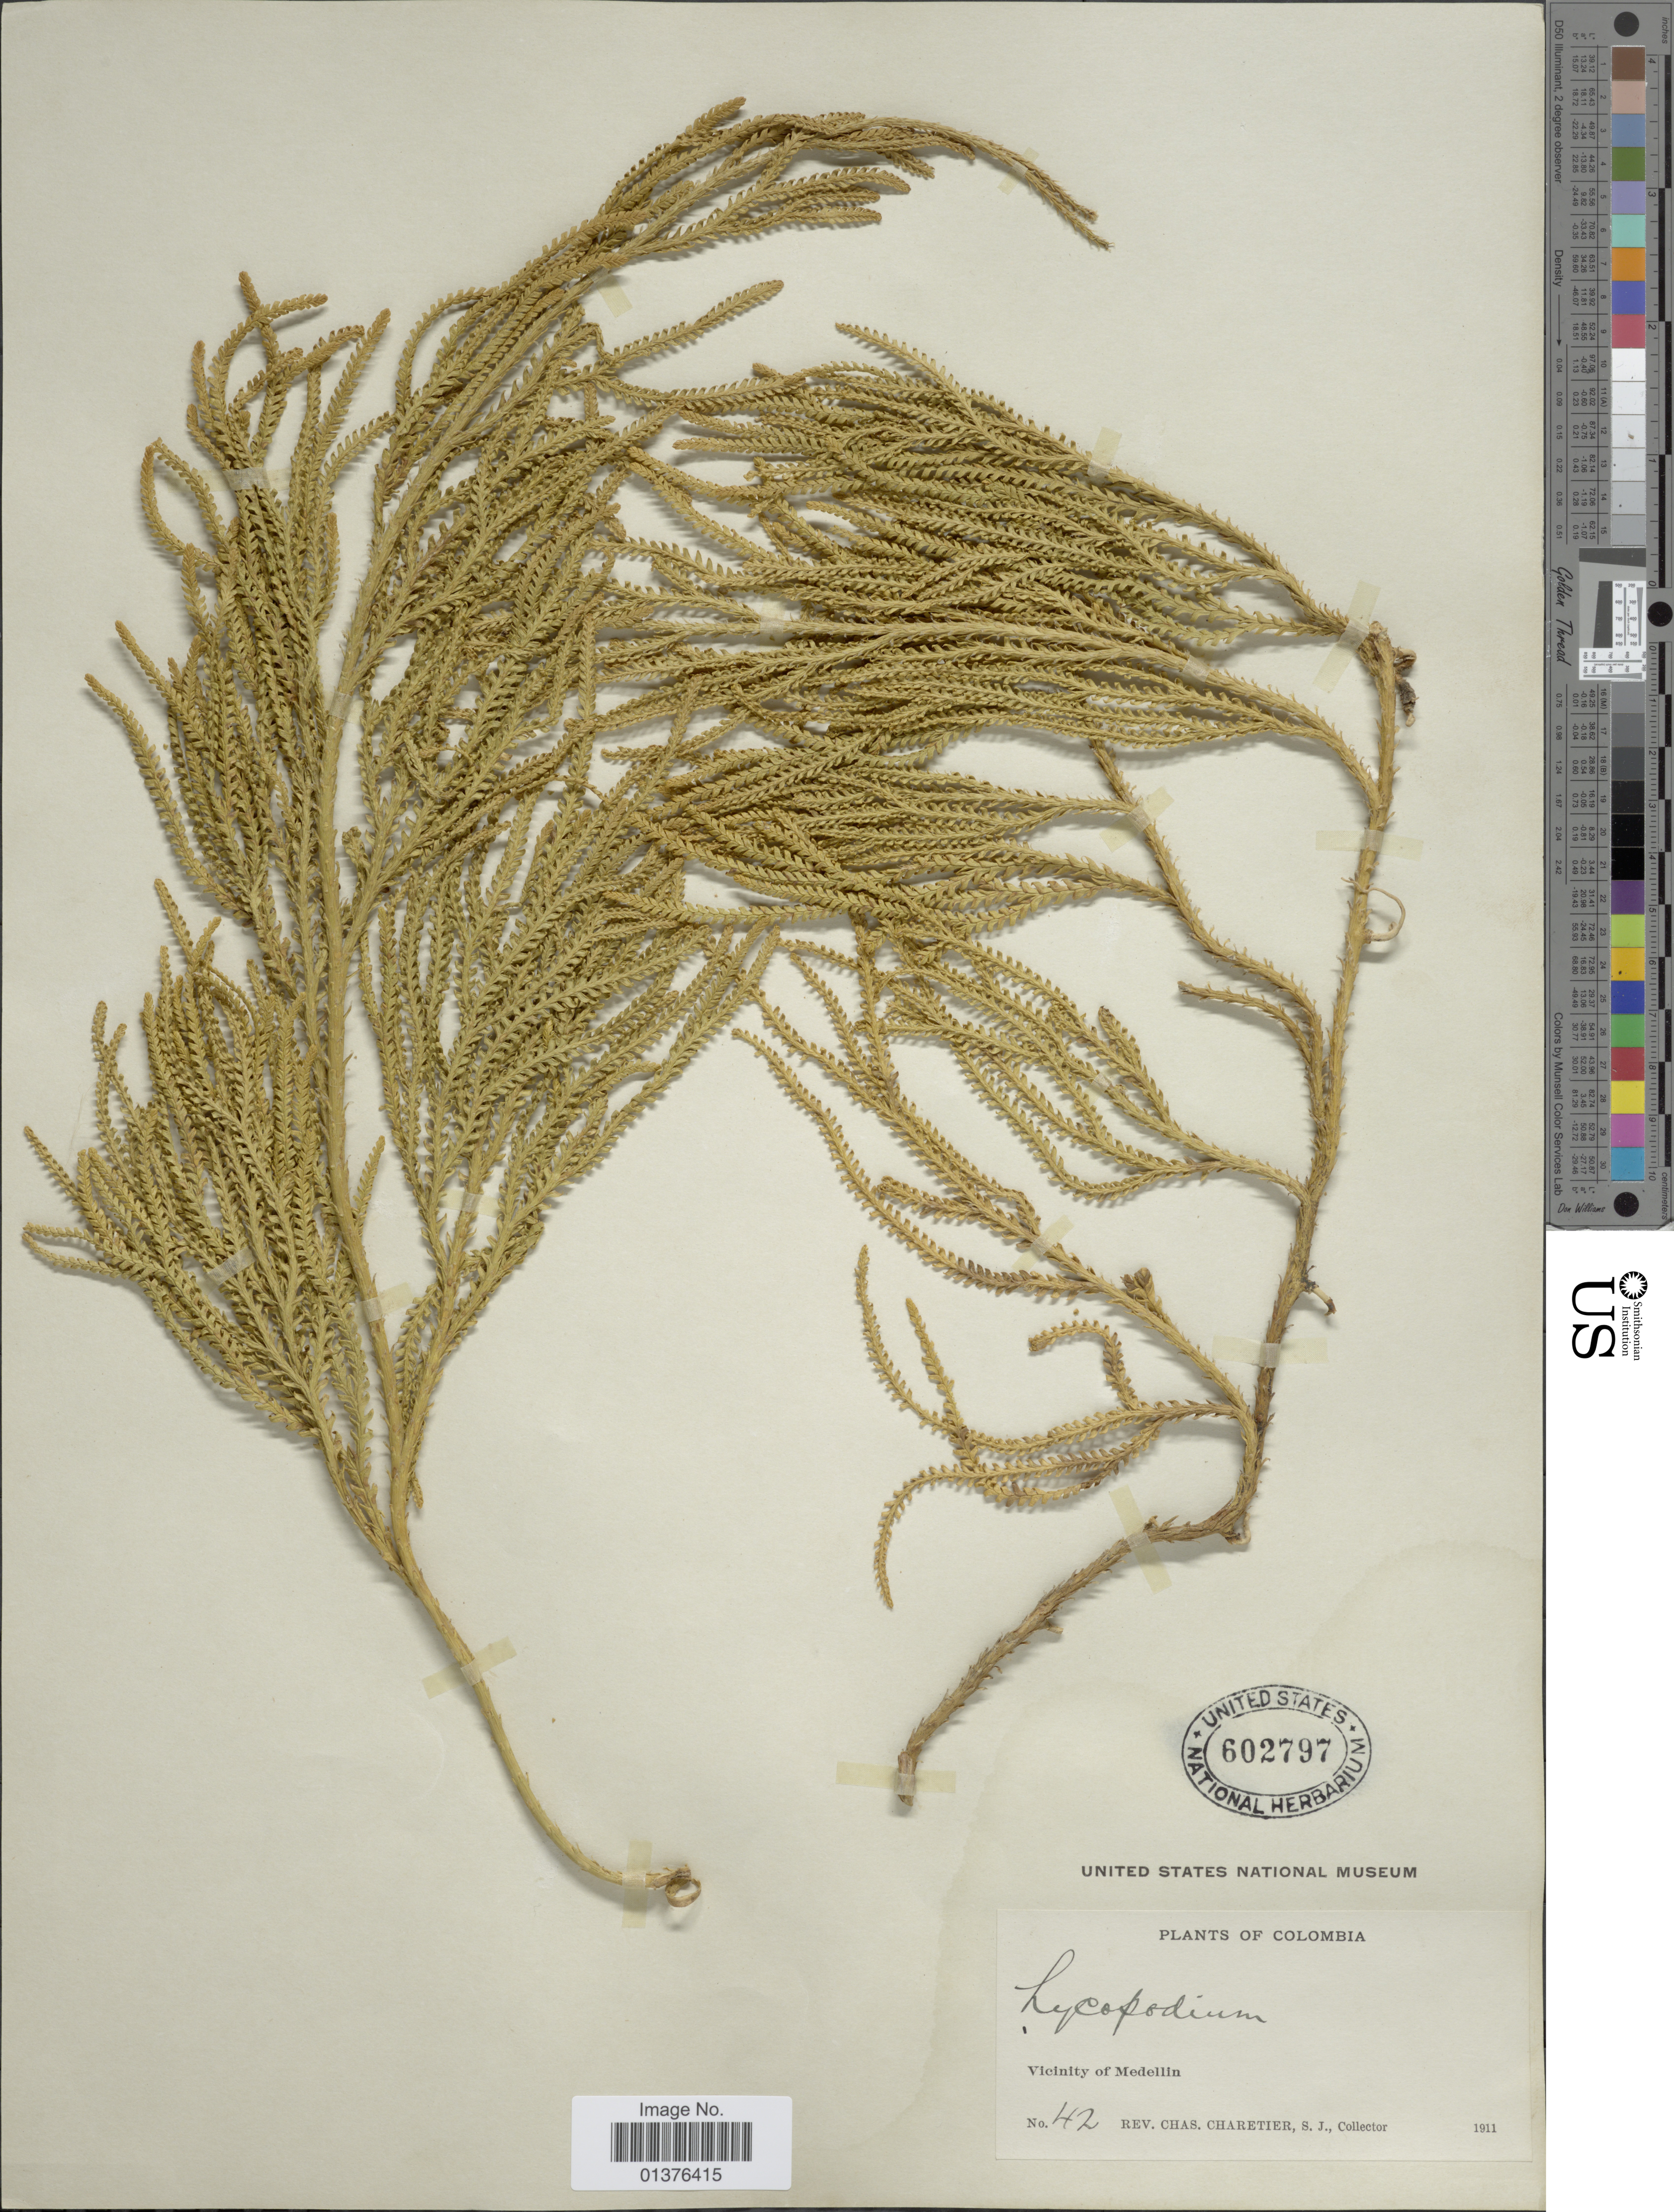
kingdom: Plantae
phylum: Tracheophyta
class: Lycopodiopsida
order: Lycopodiales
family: Lycopodiaceae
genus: Diphasium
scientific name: Diphasium jussiaei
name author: (Desv.) C. Presl ex Rothm.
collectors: C. Charetier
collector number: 42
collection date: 1911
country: Colombia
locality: Vicinity of Medelin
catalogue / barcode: US 602797